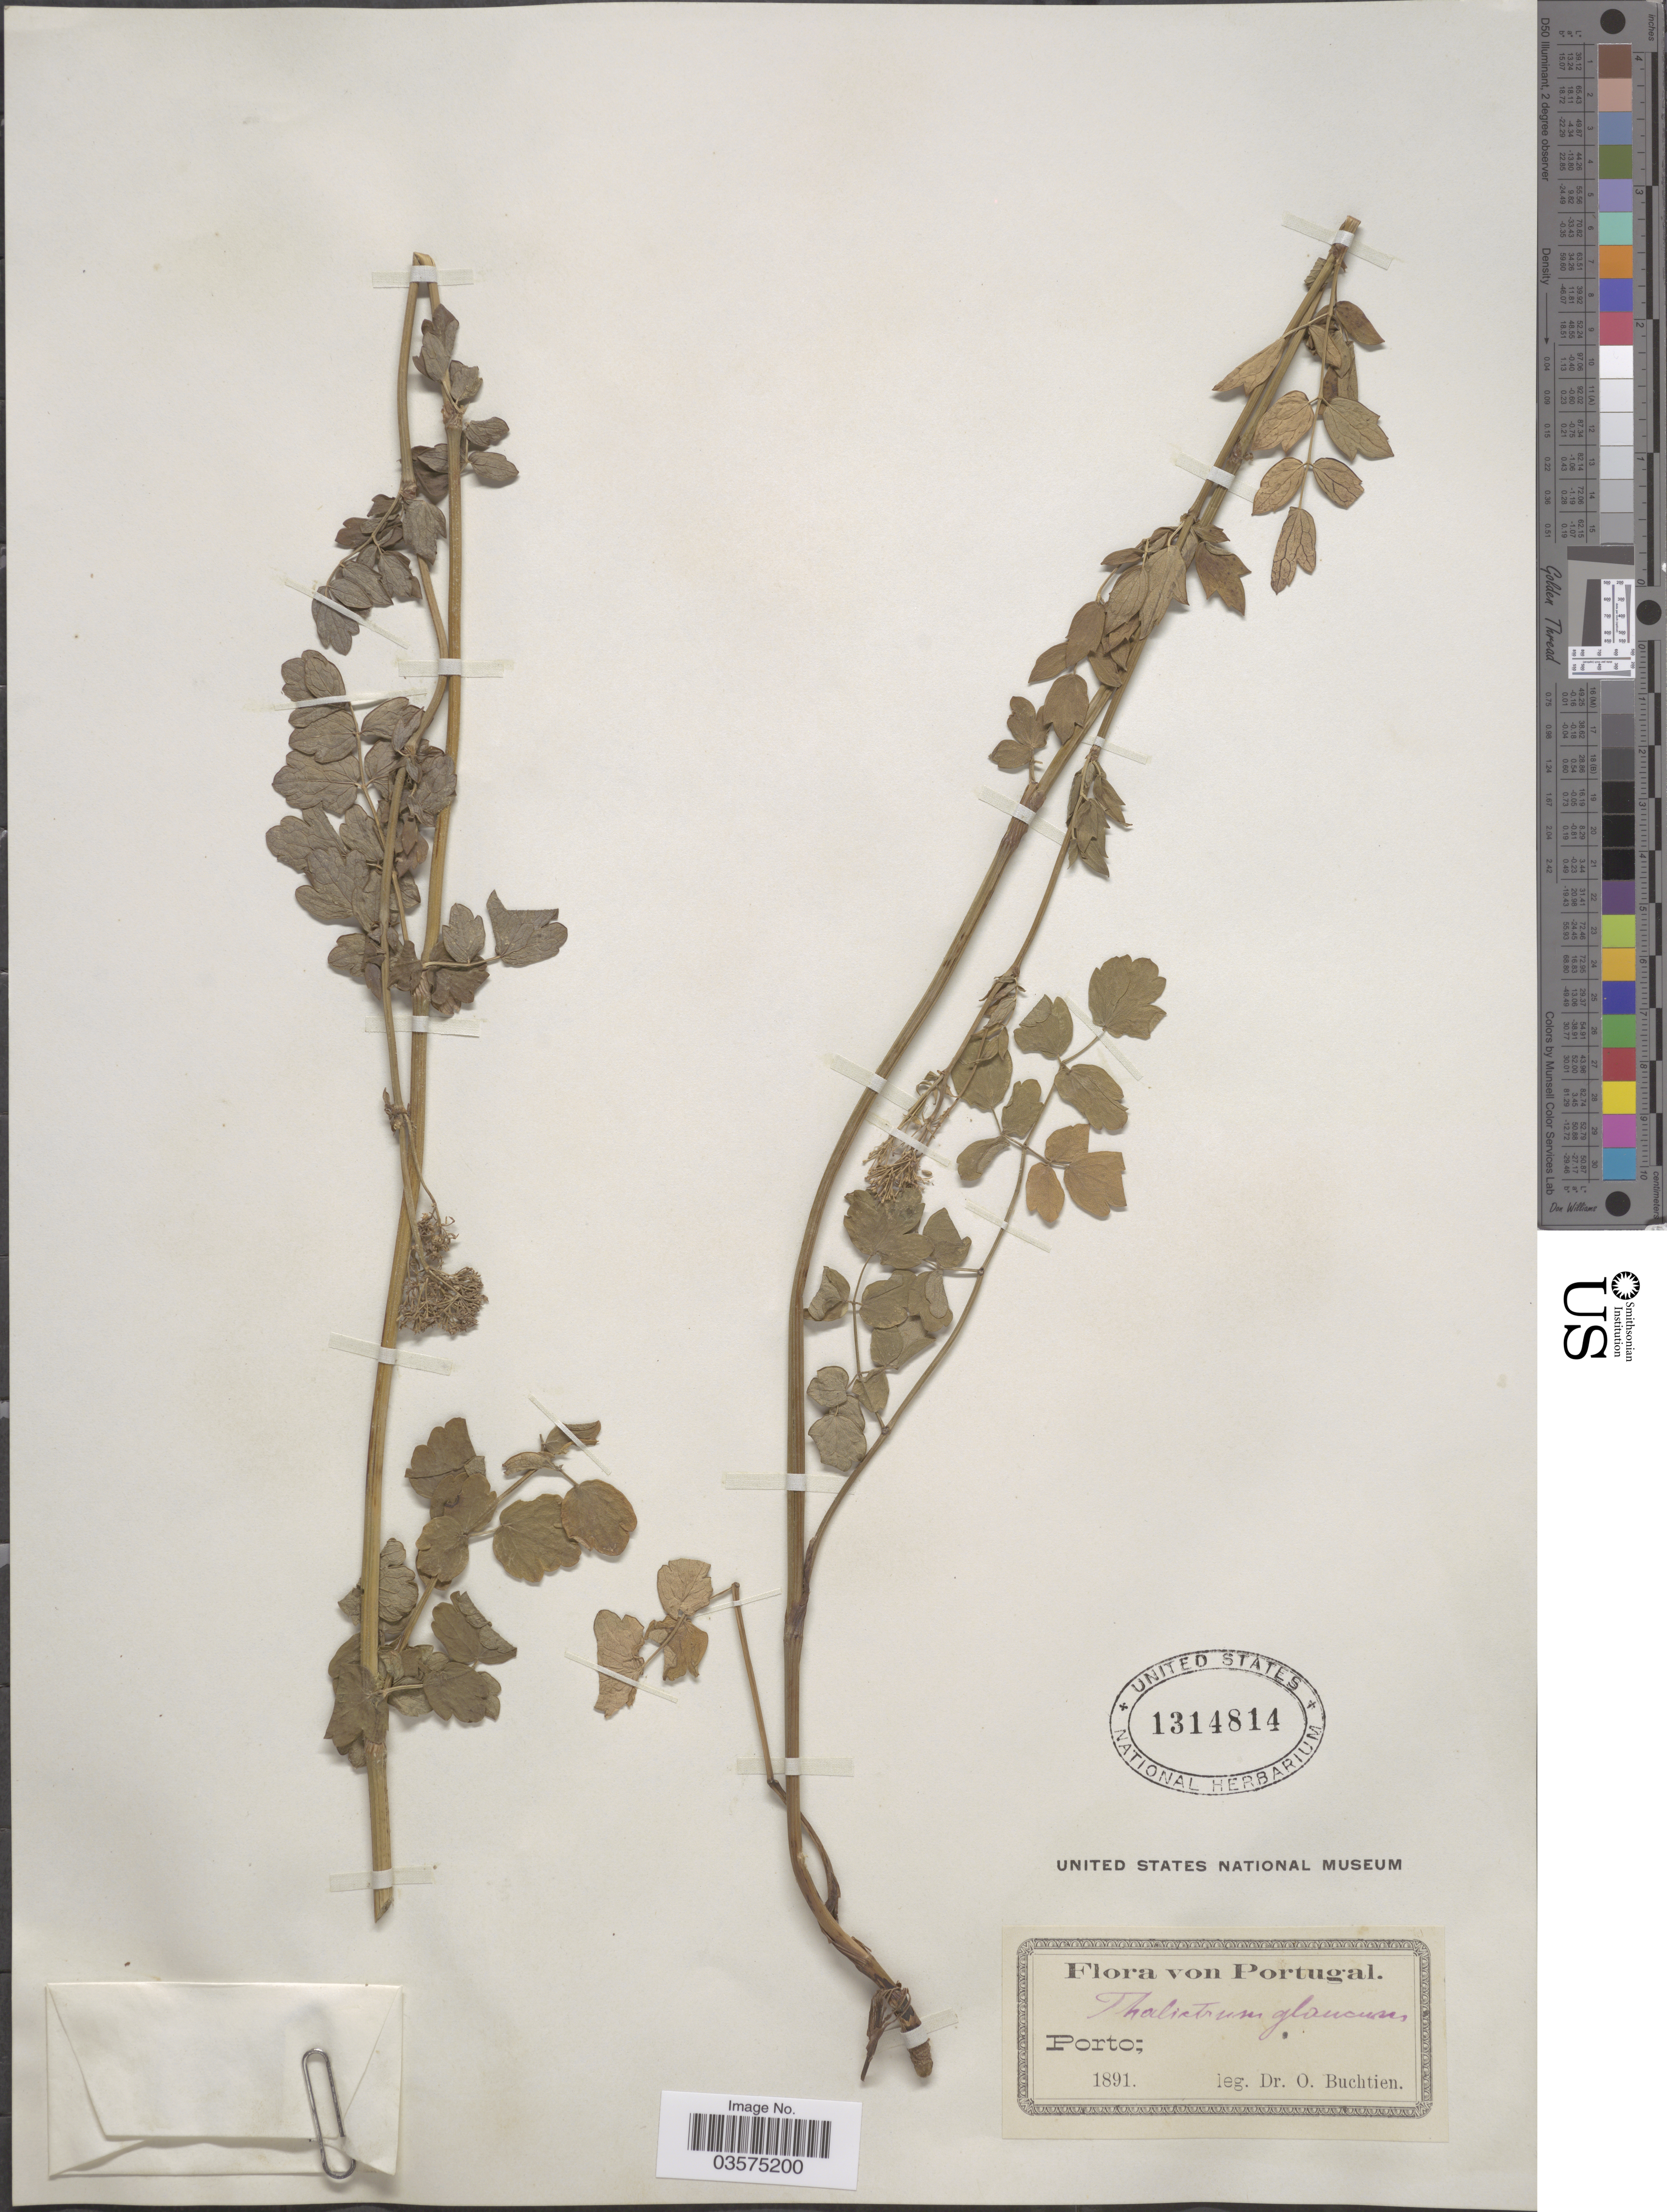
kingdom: Plantae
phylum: Tracheophyta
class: Magnoliopsida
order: Ranunculales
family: Ranunculaceae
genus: Thalictrum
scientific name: Thalictrum glaucum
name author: Desf.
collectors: O. Buchtien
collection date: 1891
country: Portugal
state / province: Porto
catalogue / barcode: US 1314814